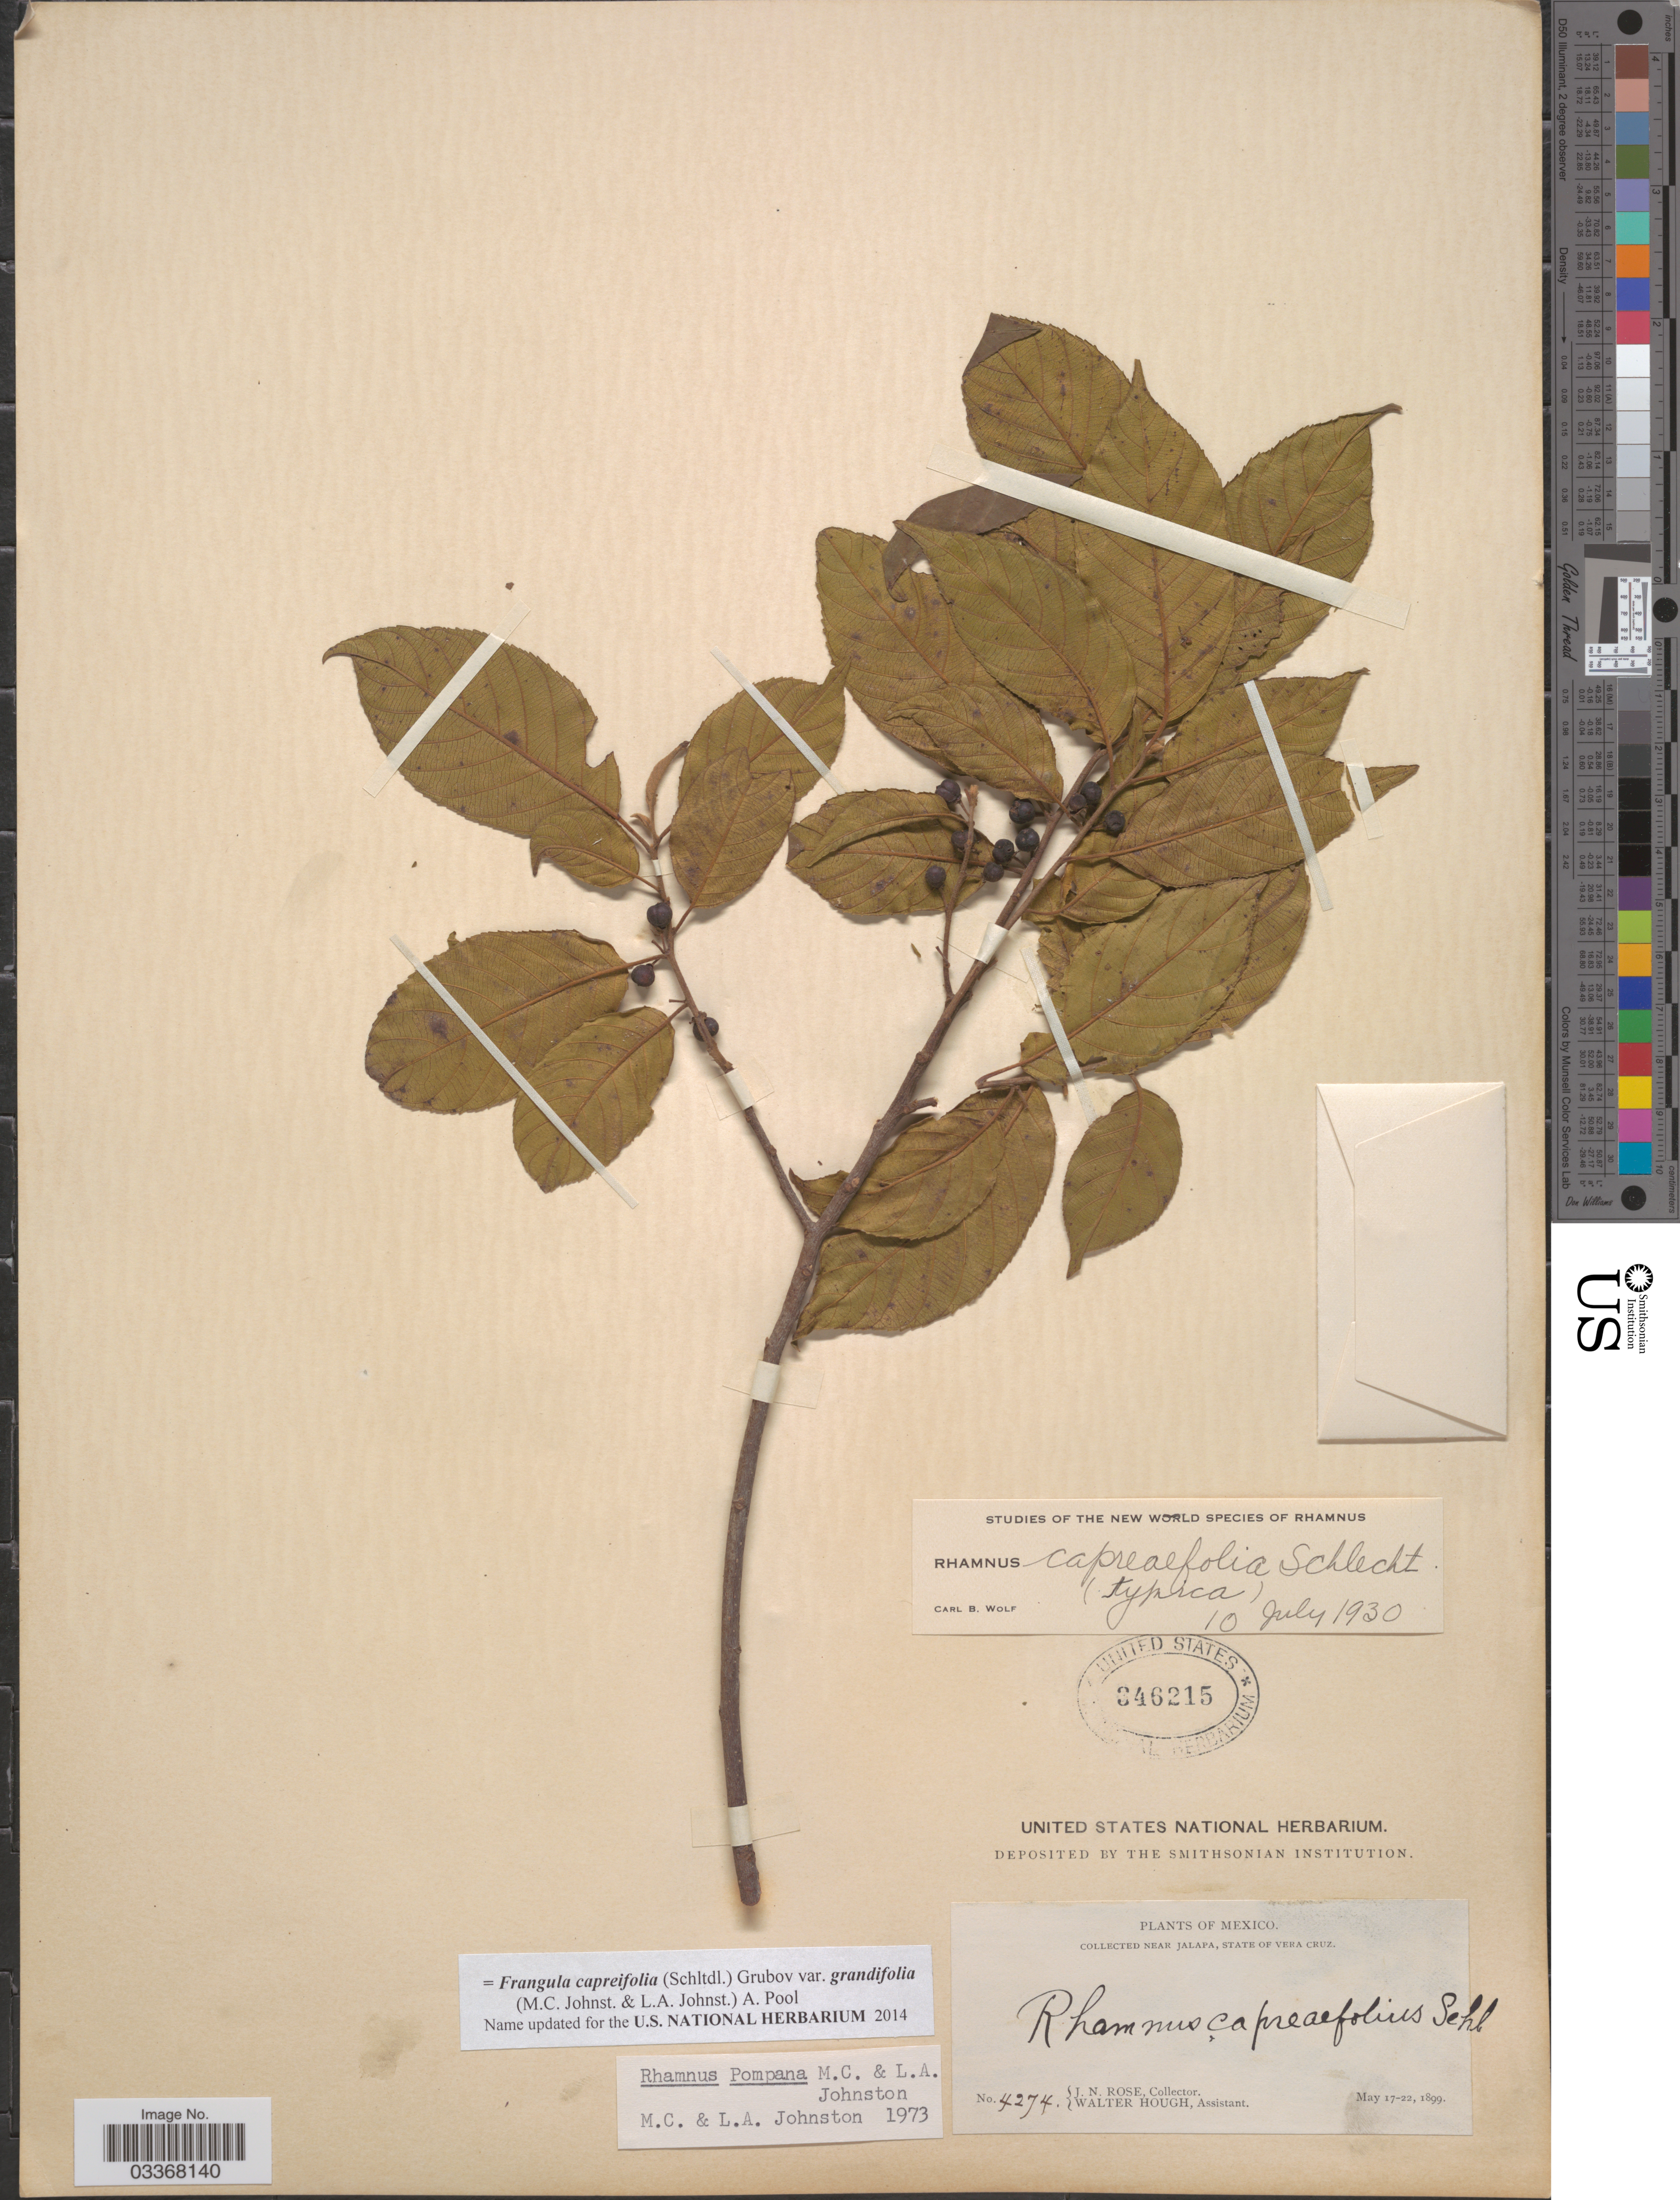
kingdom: Plantae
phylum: Tracheophyta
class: Magnoliopsida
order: Rosales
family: Rhamnaceae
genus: Frangula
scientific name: Frangula capreifolia var. grandifolia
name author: (M.C. Johnst. & L.A. Johnst.) A. Pool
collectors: J. N. Rose & W. Hough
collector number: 4274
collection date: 1899-05-17/1899-05-22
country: Mexico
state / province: Veracruz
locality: Near Jalapa, State of Vera Cruz.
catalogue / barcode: US 346215